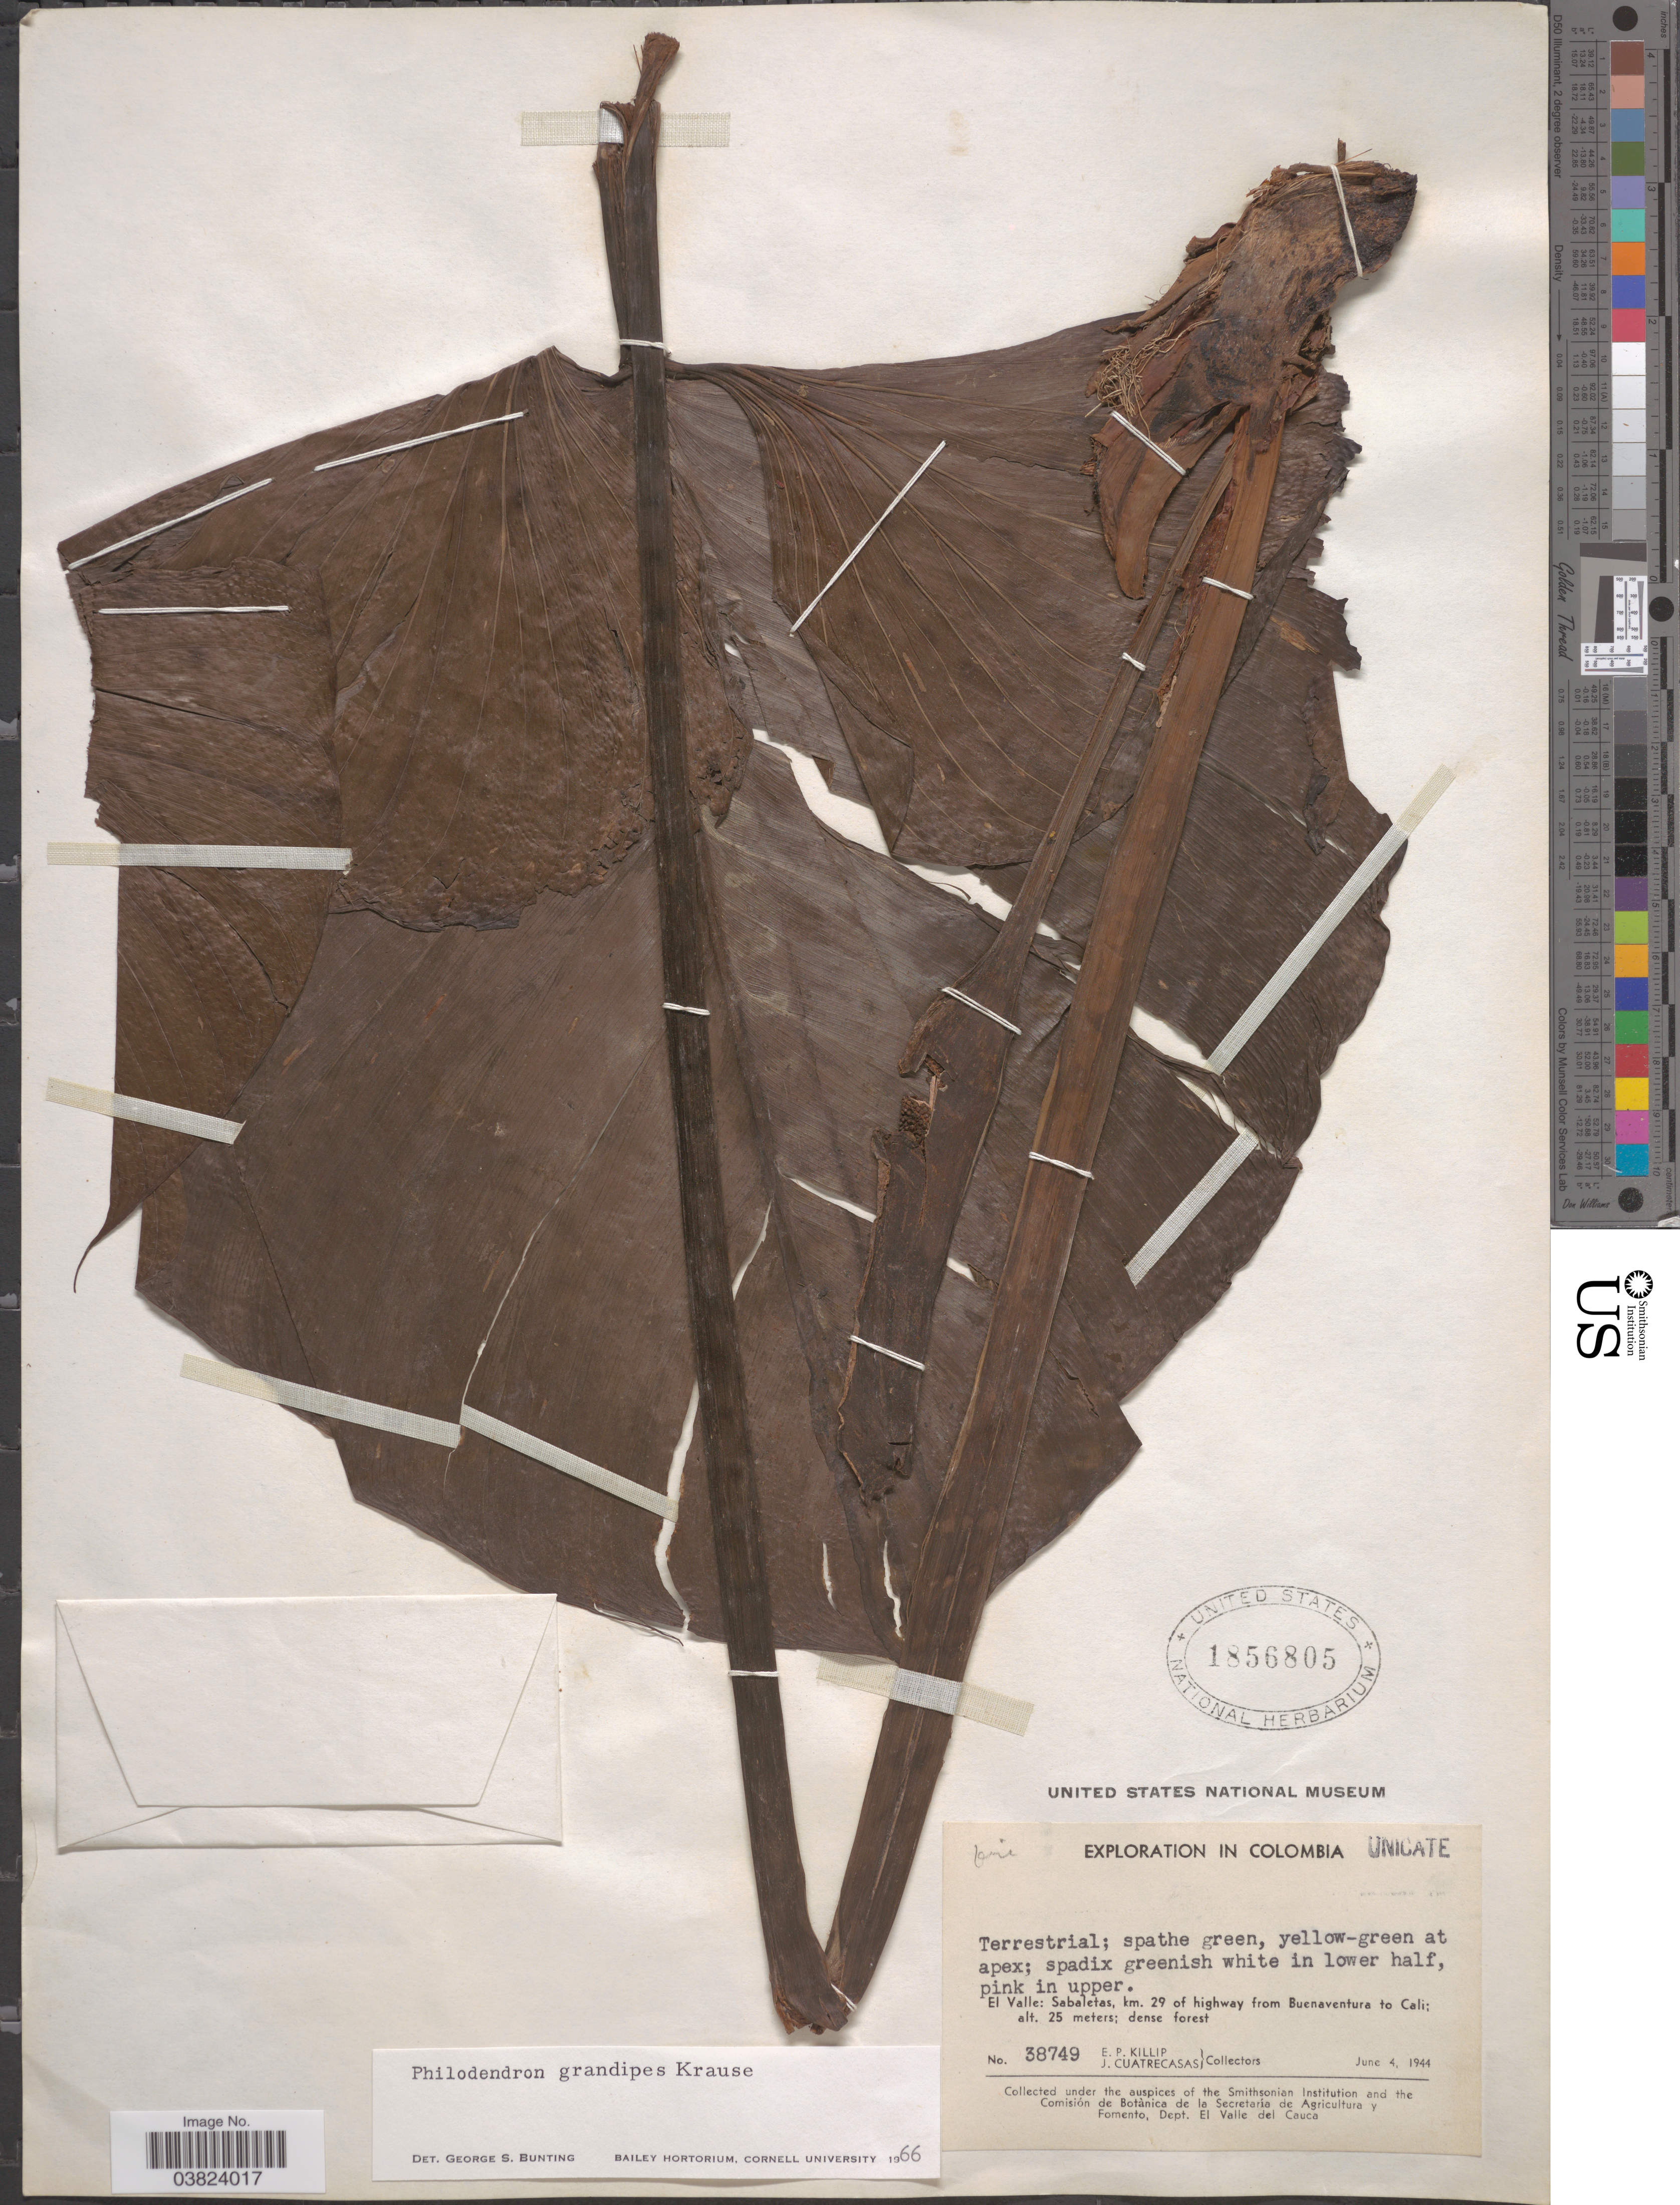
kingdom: Plantae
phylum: Tracheophyta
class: Liliopsida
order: Alismatales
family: Araceae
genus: Philodendron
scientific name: Philodendron grandipes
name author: K. Krause in Engl.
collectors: E. P. Killip & J. Cuatrecasas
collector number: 38749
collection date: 1944-06-04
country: Colombia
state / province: Valle del Cauca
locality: El Valle: Sabaletas, km. 29 of highway from Bueanaventura to Cali.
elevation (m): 25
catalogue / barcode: US 1856805